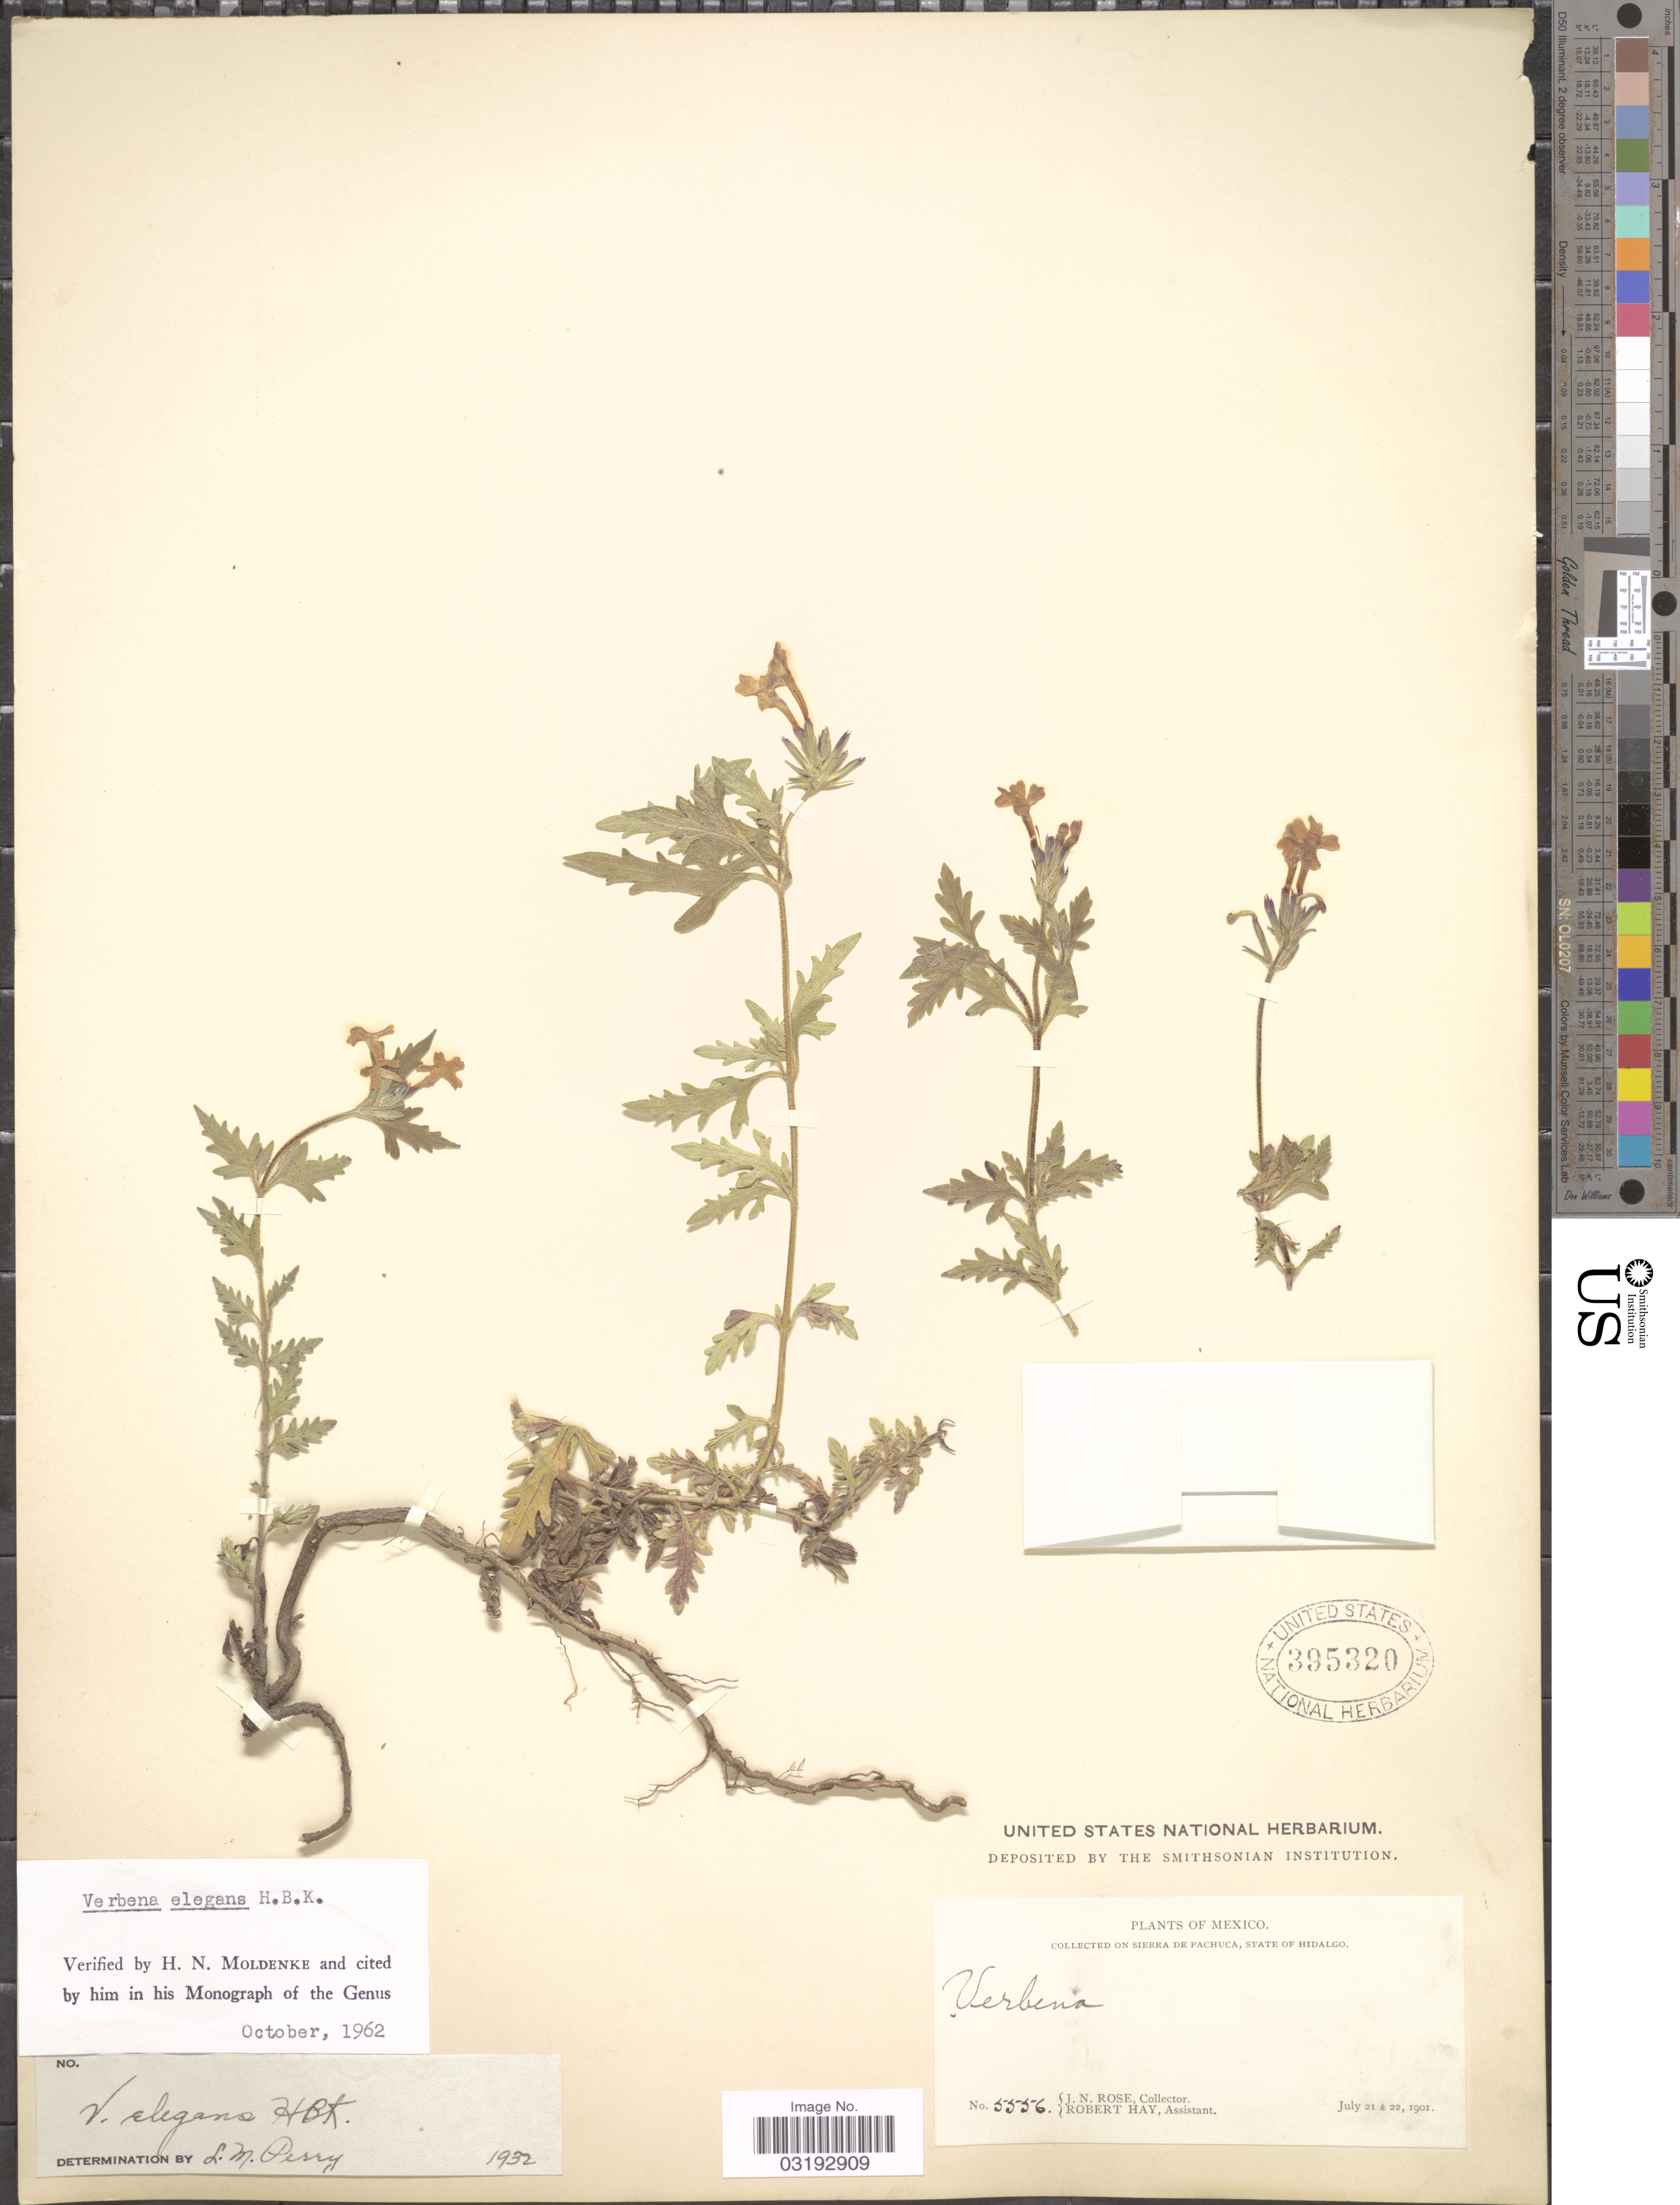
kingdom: Plantae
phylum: Tracheophyta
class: Magnoliopsida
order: Lamiales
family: Verbenaceae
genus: Verbena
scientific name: Verbena elegans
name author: Kunth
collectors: J. N. Rose & R. Hay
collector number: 5556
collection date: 1901-07-21/1901-07-22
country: Mexico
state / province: Hidalgo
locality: Sierra de Pachuca.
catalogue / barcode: US 395320